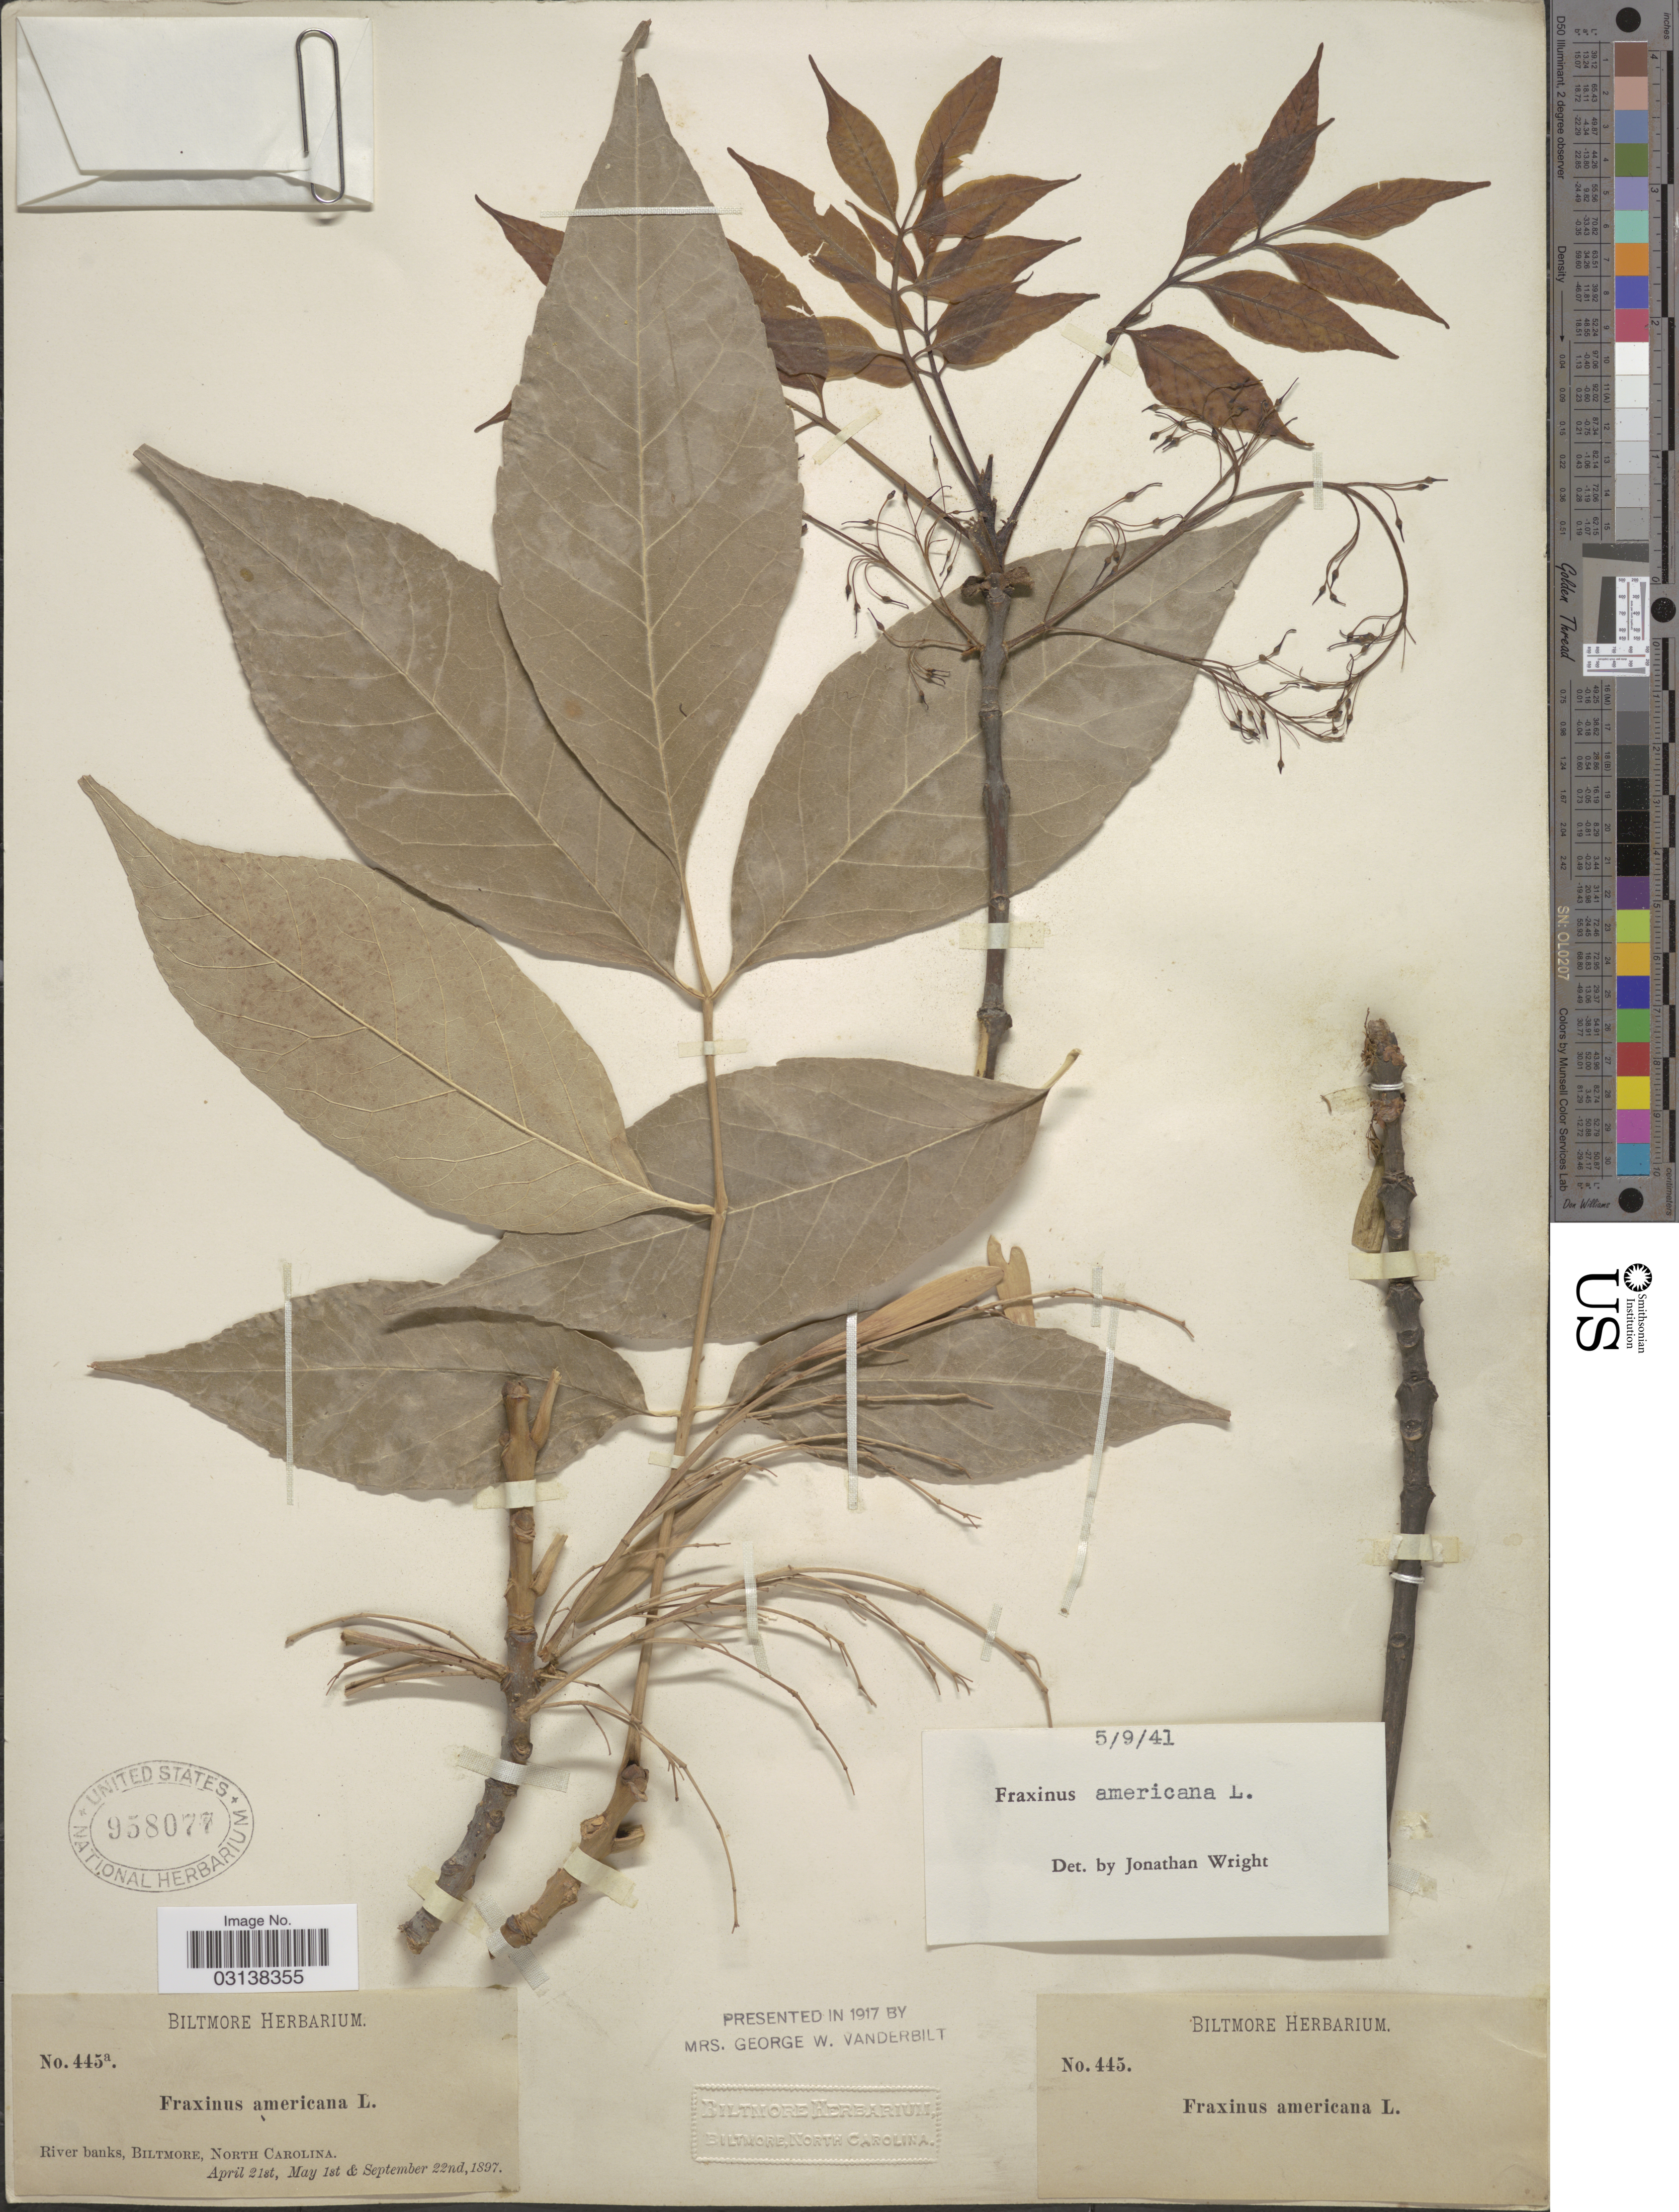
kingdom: Plantae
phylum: Tracheophyta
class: Magnoliopsida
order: Lamiales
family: Oleaceae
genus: Fraxinus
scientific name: Fraxinus americana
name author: L.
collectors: ex herb. Biltmore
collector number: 445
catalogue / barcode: US 958077-2